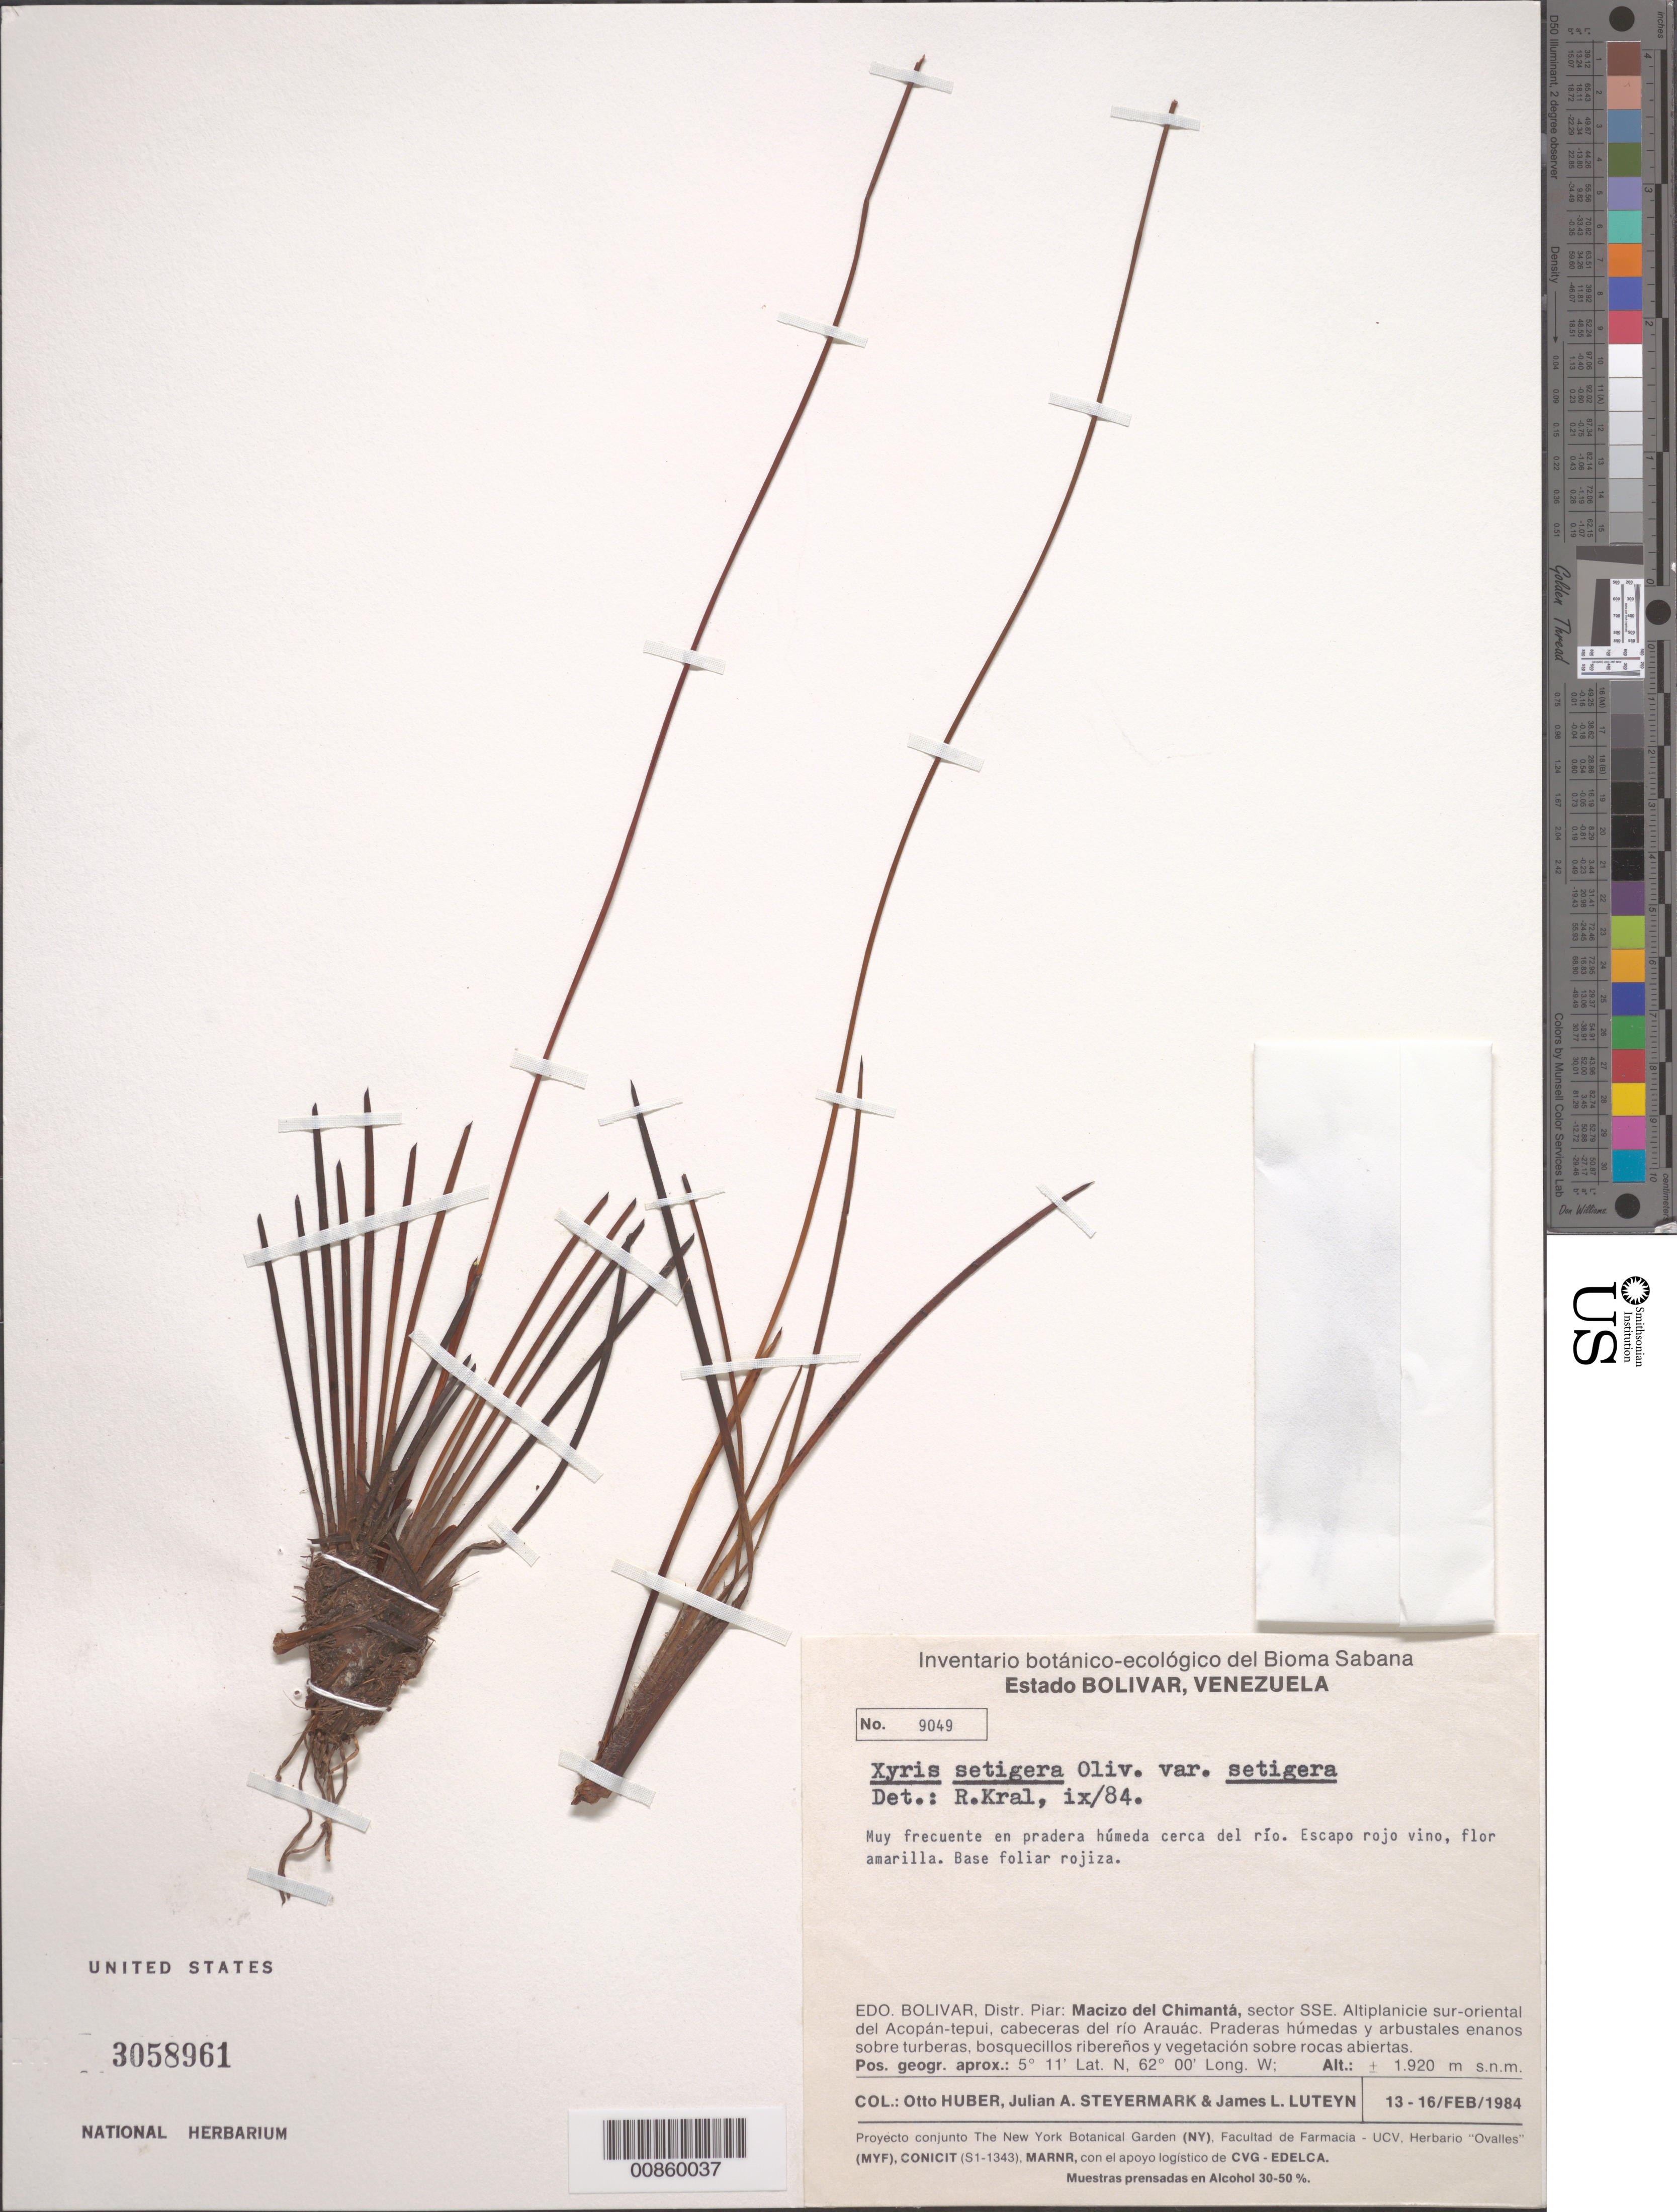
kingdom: Plantae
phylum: Tracheophyta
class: Liliopsida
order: Poales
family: Xyridaceae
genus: Xyris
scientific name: Xyris setigera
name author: Oliv.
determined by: Kral, Robert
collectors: O. Huber, J. Steyermark & J. L. Luteyn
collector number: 9049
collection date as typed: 13-Feb-84 to 16-Feb-84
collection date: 1984-02-13/1984-02-16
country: Venezuela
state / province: Bolívar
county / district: Piar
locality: Macizo del Chimantá, sector SSE, Altiplanicie sur-oriental del Acopán-tepuí; cabeceras del río Arauác.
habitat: Praderas húmedas cercas del río; arbustales enanos sbore turberas; bosquecillos ribereños y vegetación sobre rocas abiertas.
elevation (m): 1920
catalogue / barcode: US 3058961